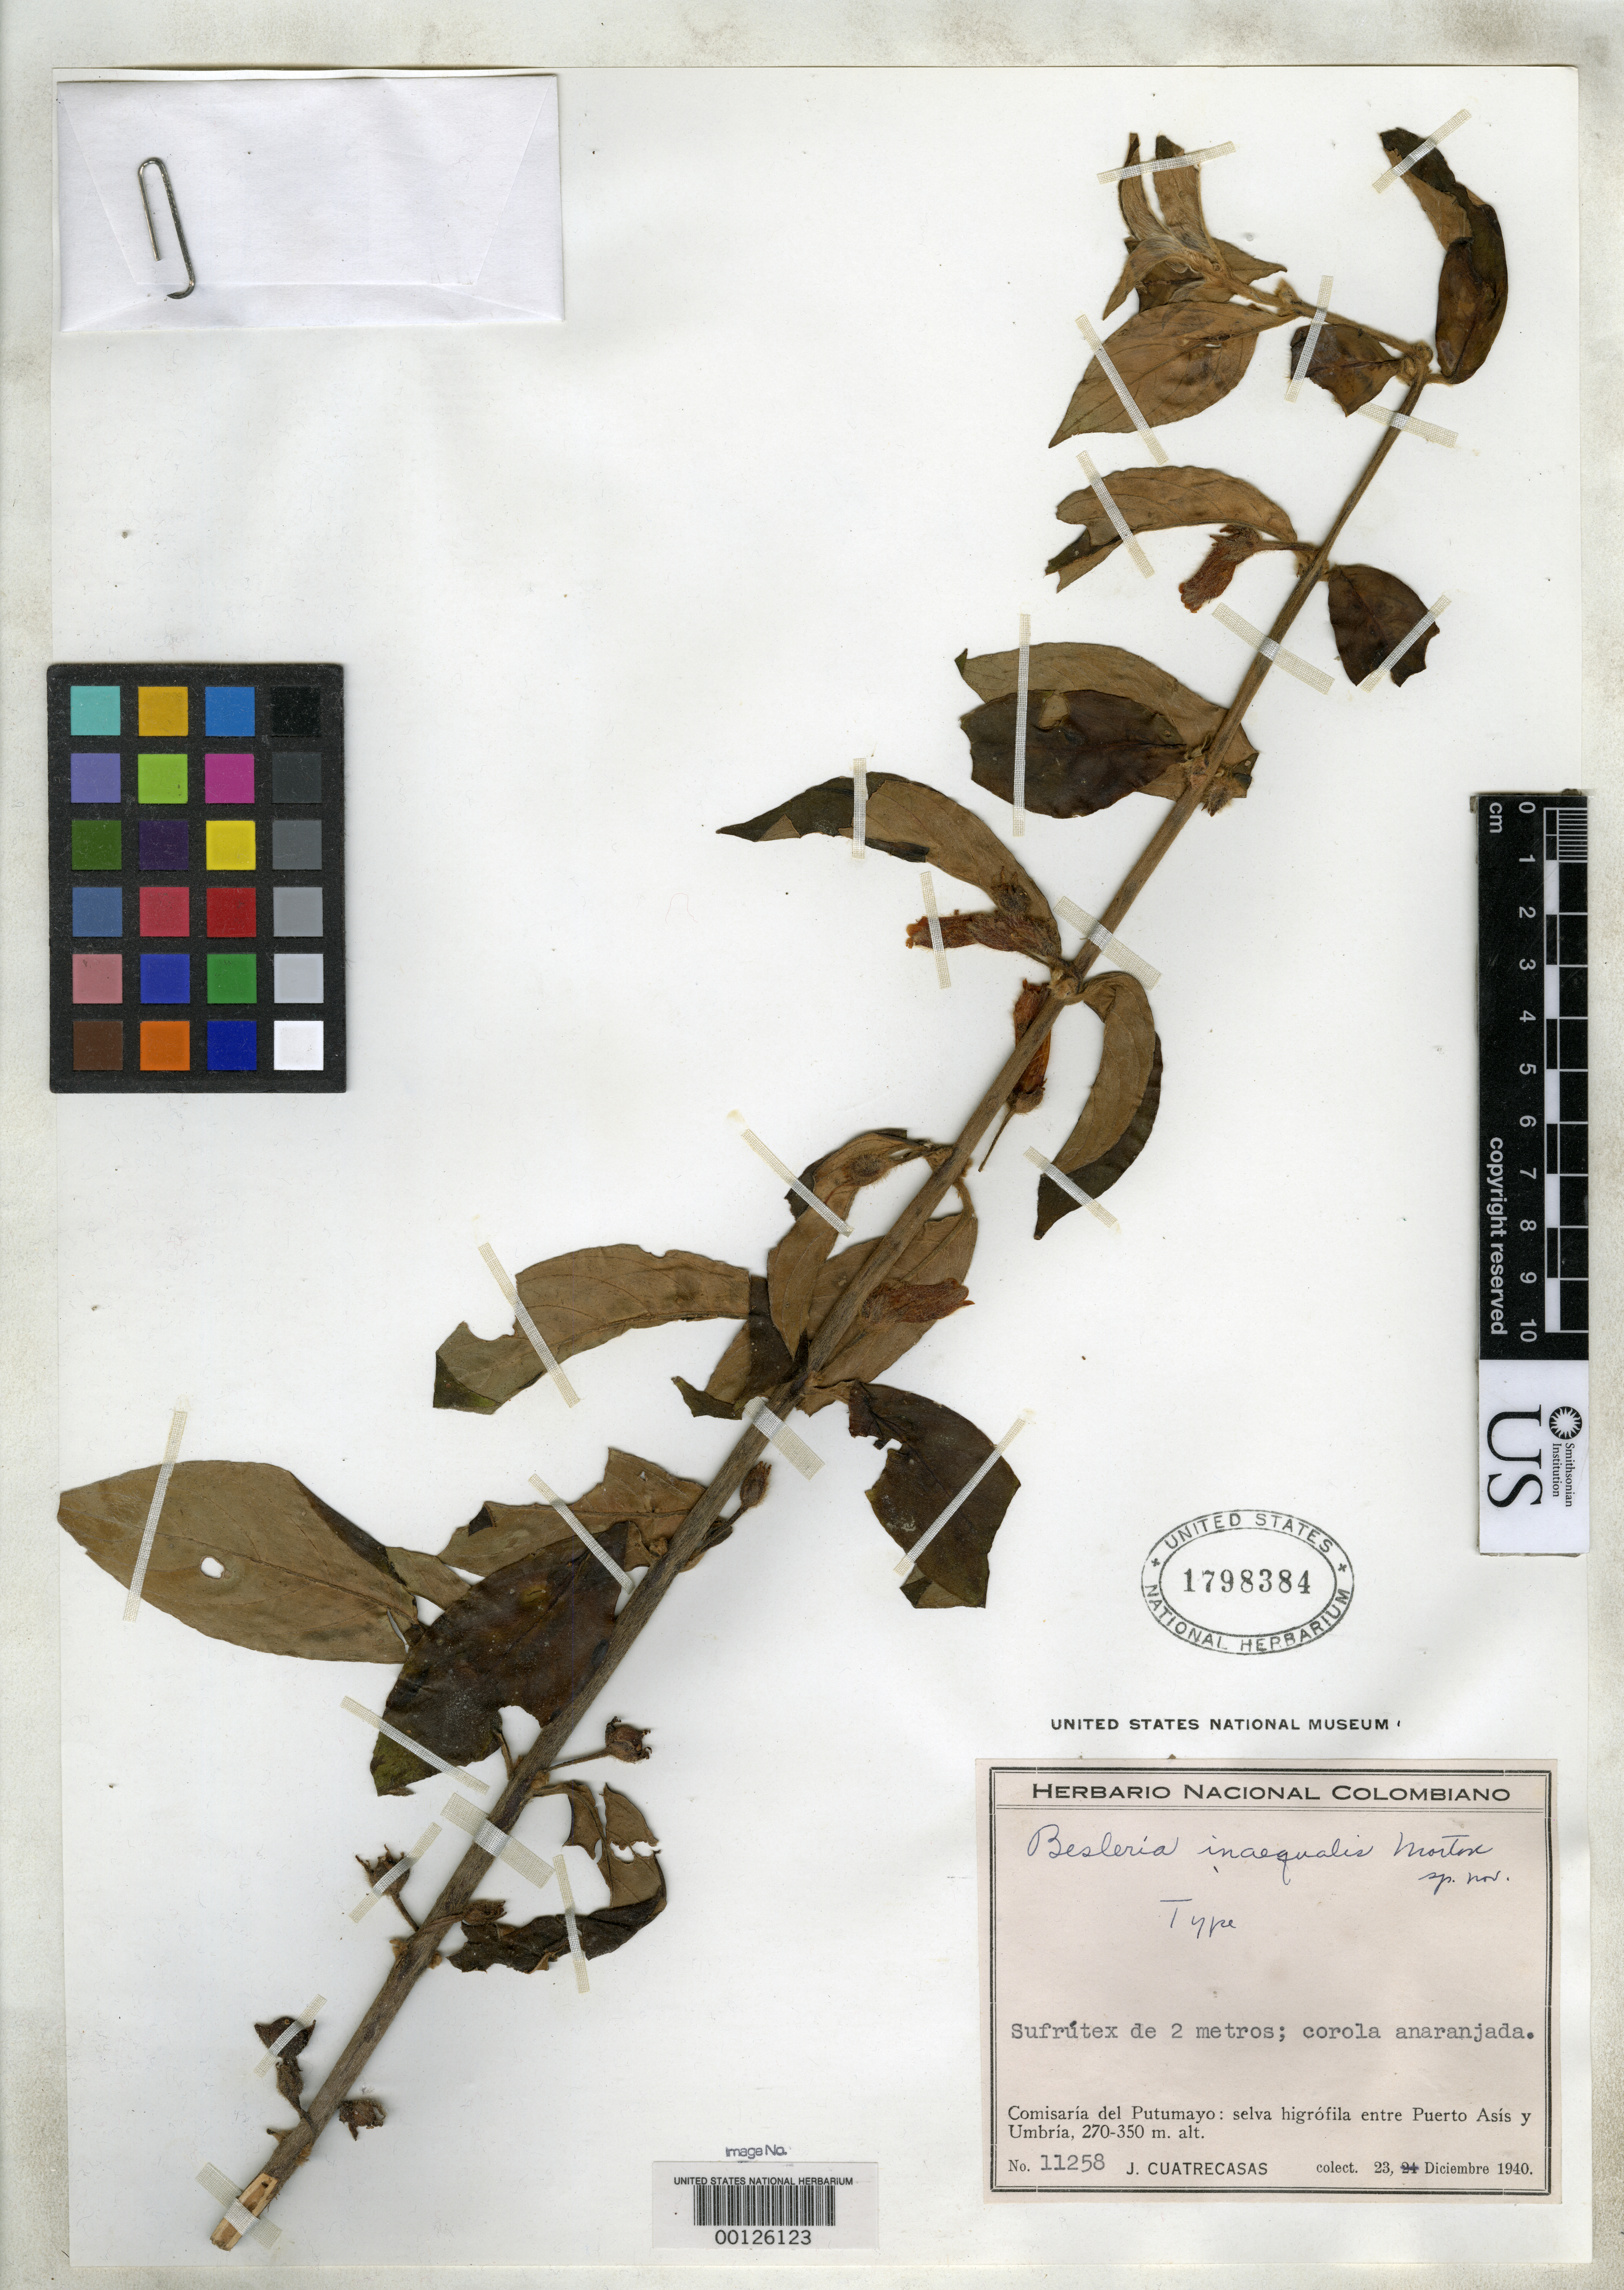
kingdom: Plantae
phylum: Tracheophyta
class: Magnoliopsida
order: Lamiales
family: Gesneriaceae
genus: Besleria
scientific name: Besleria inaequalis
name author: C.V. Morton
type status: Holotype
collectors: J. Cuatrecasas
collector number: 11258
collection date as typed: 23 Dec 1940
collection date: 1940-12-23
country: Colombia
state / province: Putumayo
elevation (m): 270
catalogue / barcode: US 1798384